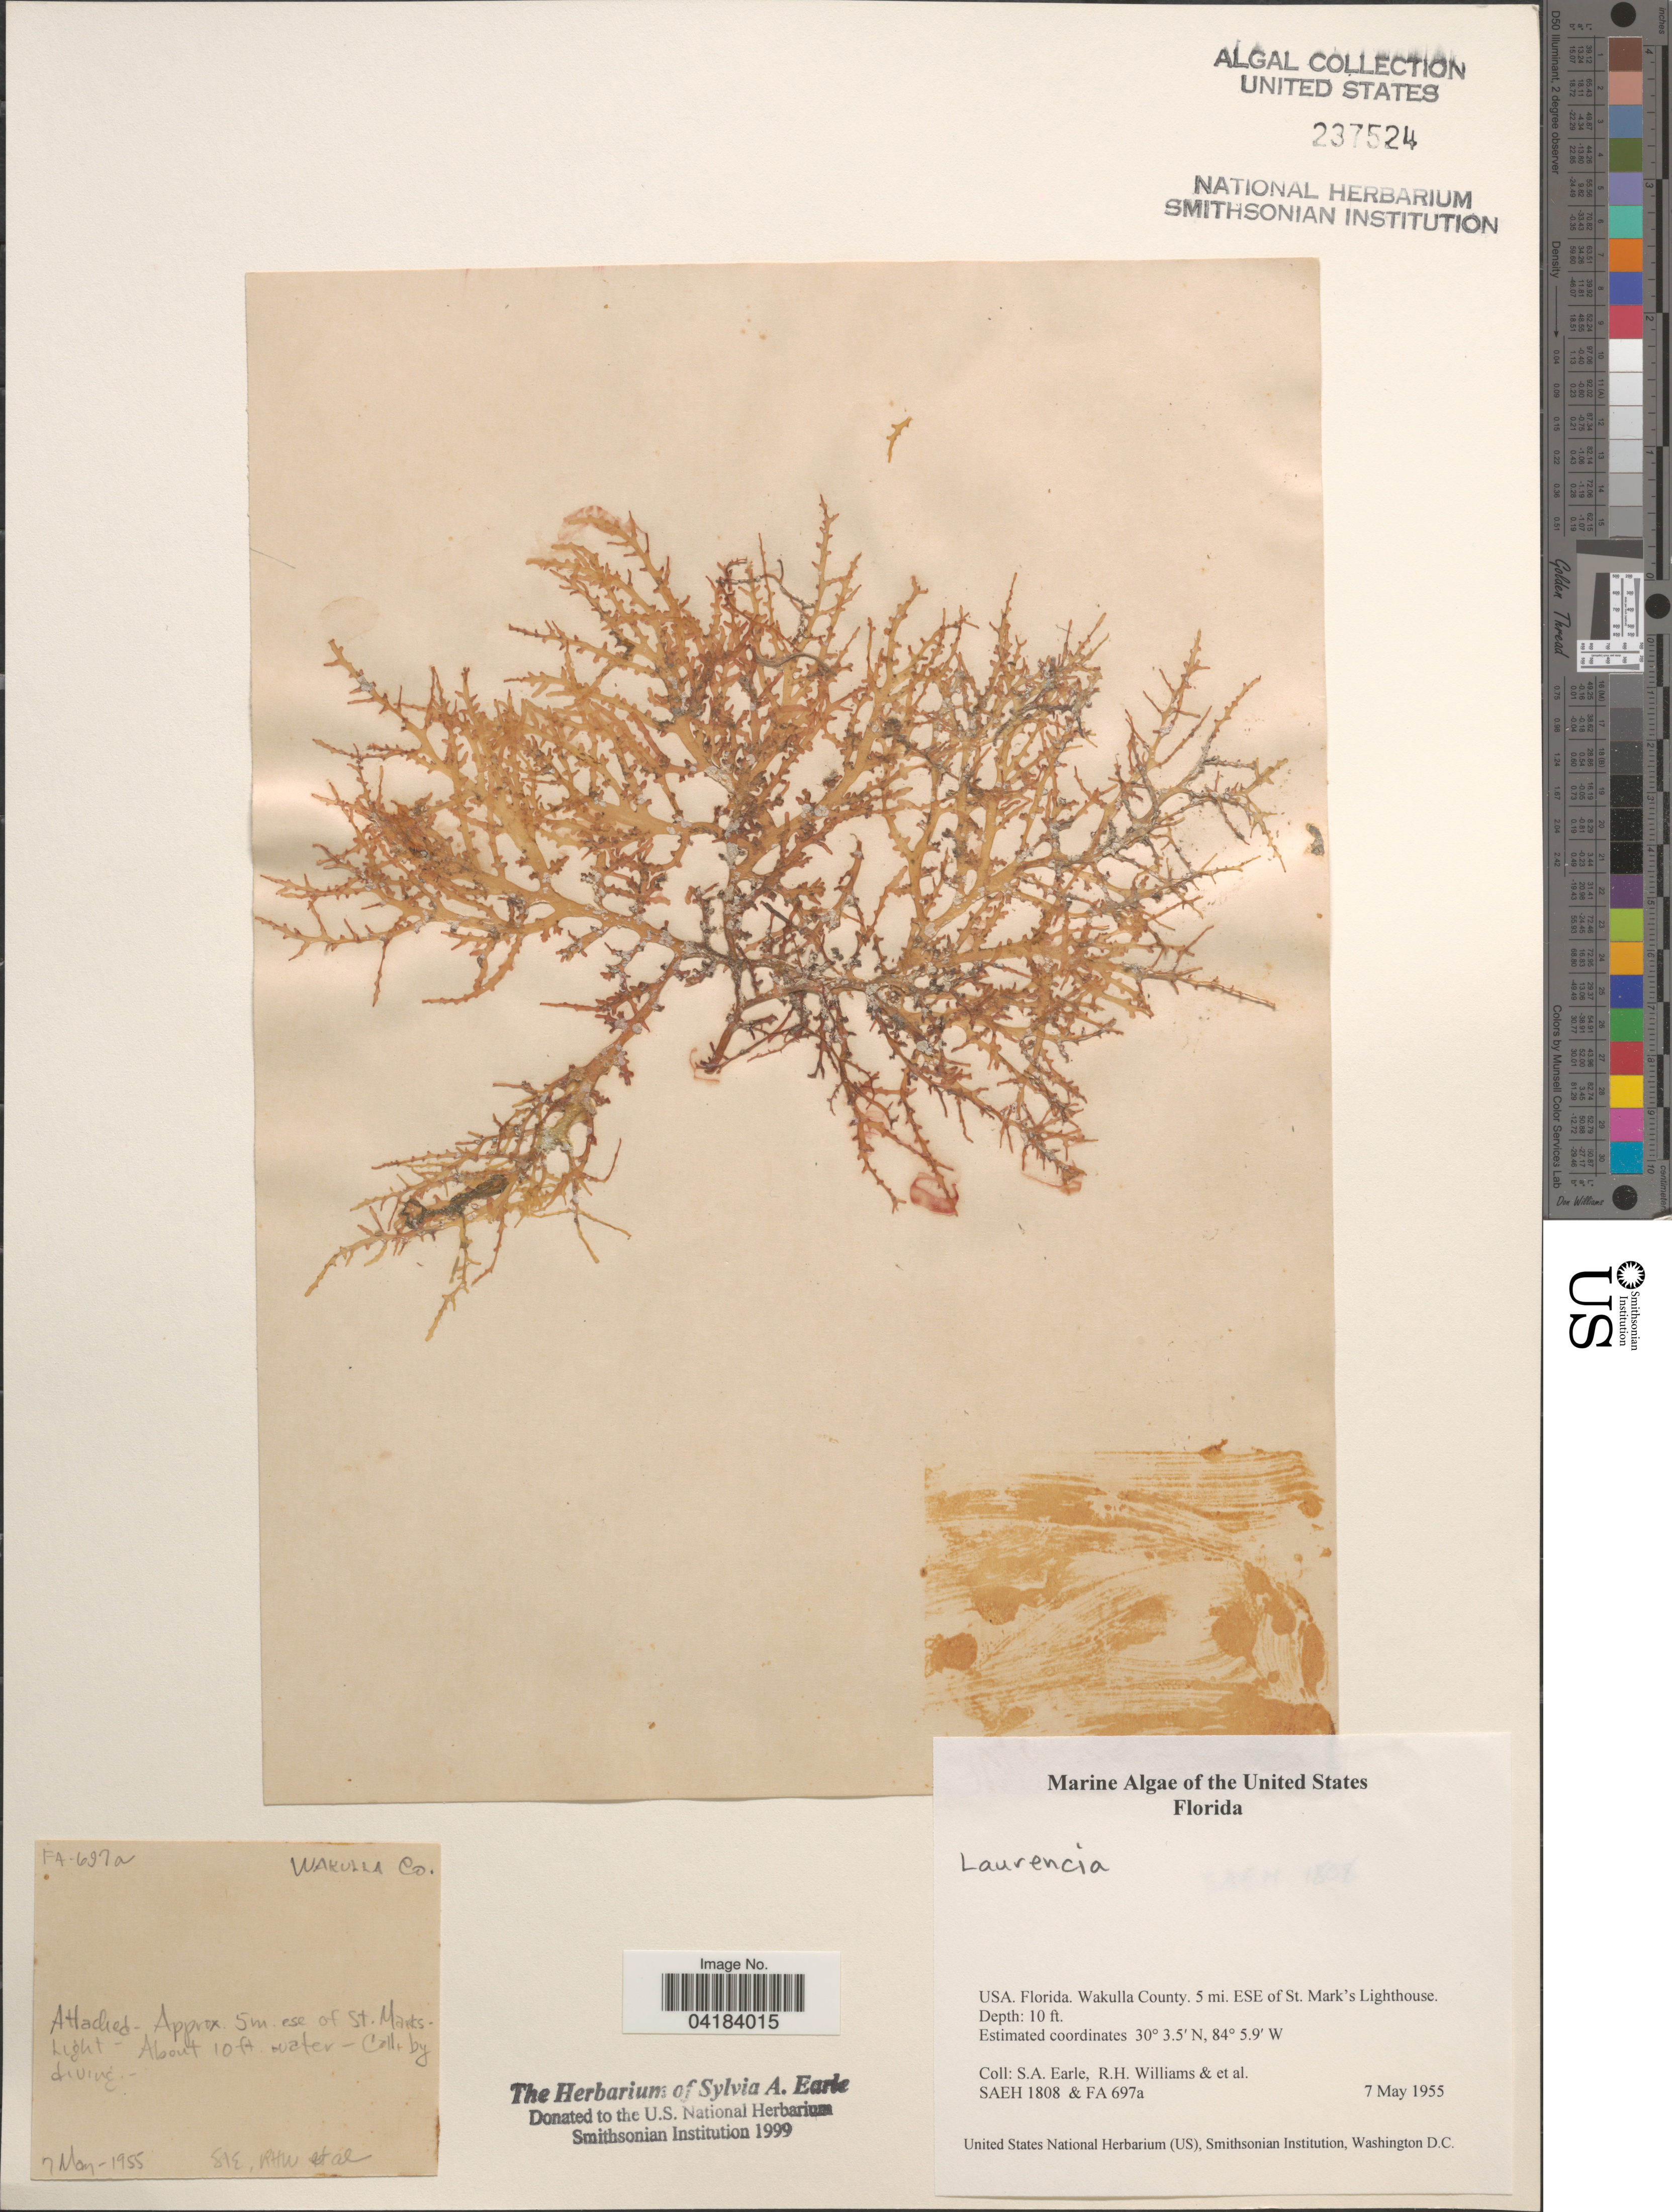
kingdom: Plantae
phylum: Rhodophyta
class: Florideophyceae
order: Ceramiales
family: Rhodomelaceae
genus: Laurencia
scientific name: Laurencia sp.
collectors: S. A. Earle, R. H. Williams & et al.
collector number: SAEH1808/FA697a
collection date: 1955-05-07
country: United States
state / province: Florida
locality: Wakulla County. 5 mi. ESE of St. Mark's Lighthouse.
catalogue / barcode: US 237524